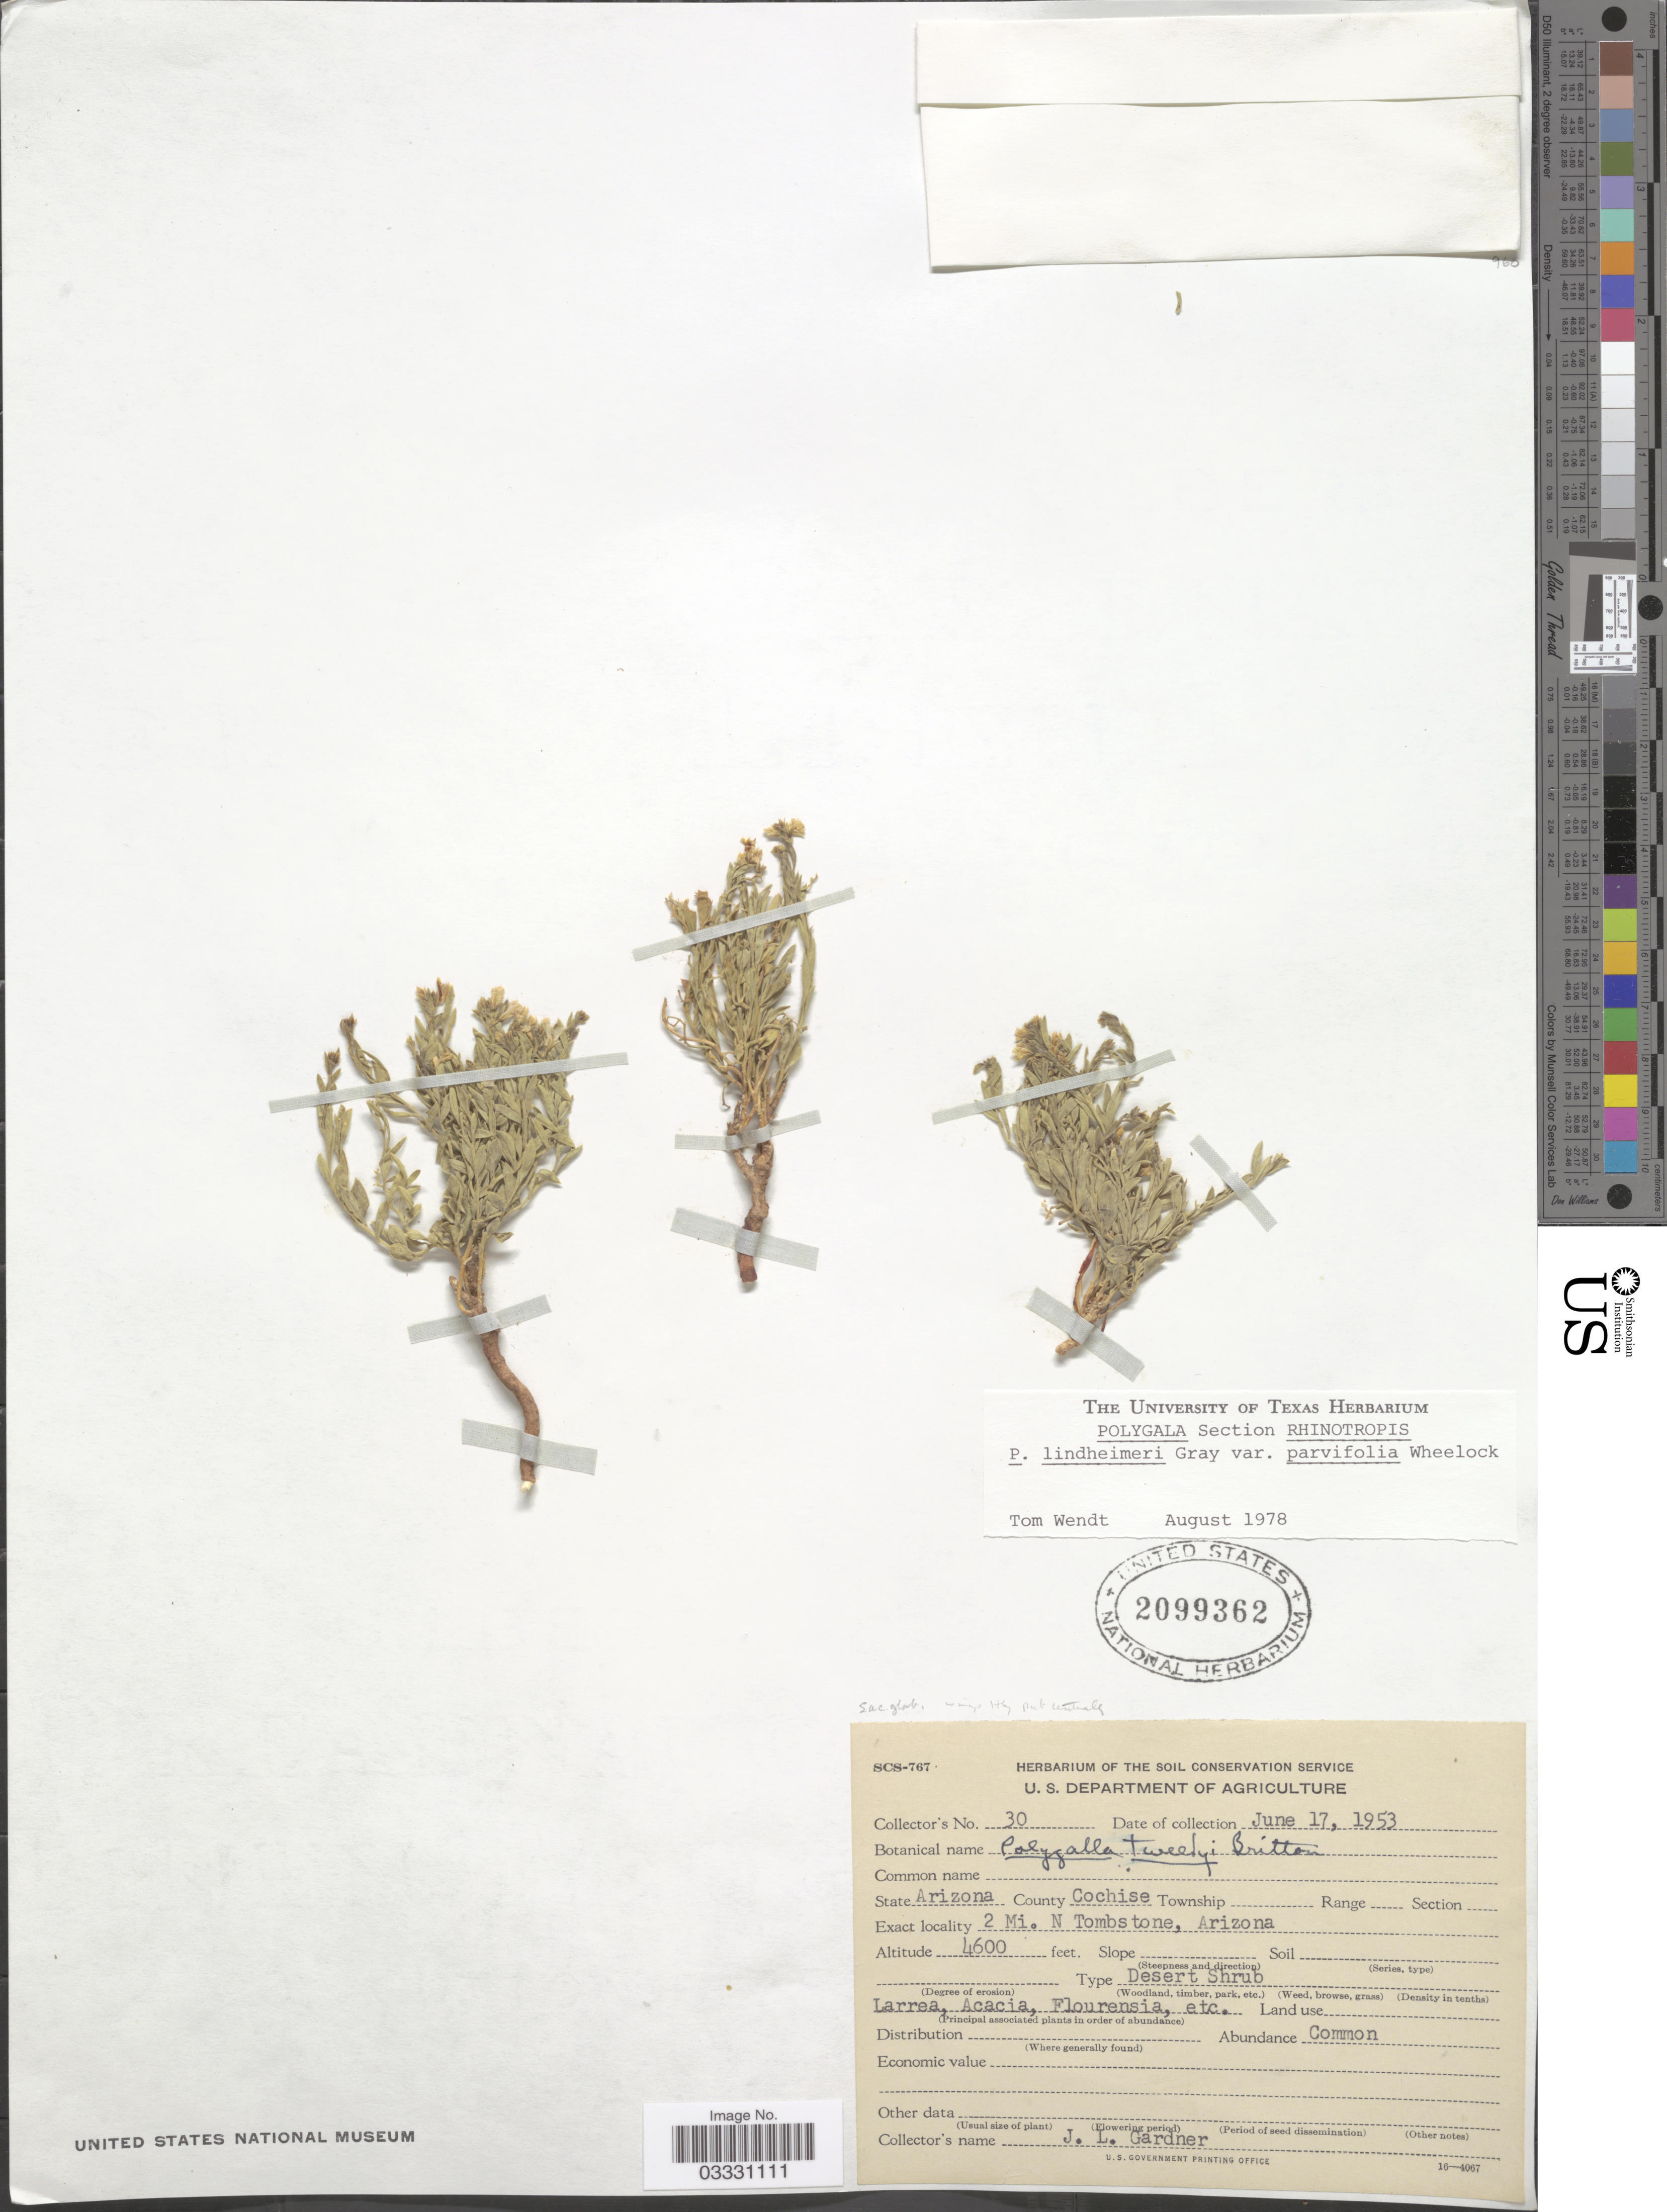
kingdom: Plantae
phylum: Tracheophyta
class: Magnoliopsida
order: Fabales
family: Polygalaceae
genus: Rhinotropis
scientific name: Rhinotropis lindheimeri var. parvifolia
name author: (Wheelock) J.R. Abbott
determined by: Strong, Mark T., (BOT), Smithsonian Institution - National Museum of Natural History (UNITED STATES)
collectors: J. L. Gardner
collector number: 30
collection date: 1953-06-17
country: United States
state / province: Arizona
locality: County Cochise. 2 Mi. N Tombstone.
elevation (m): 1402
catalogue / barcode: US 2099362